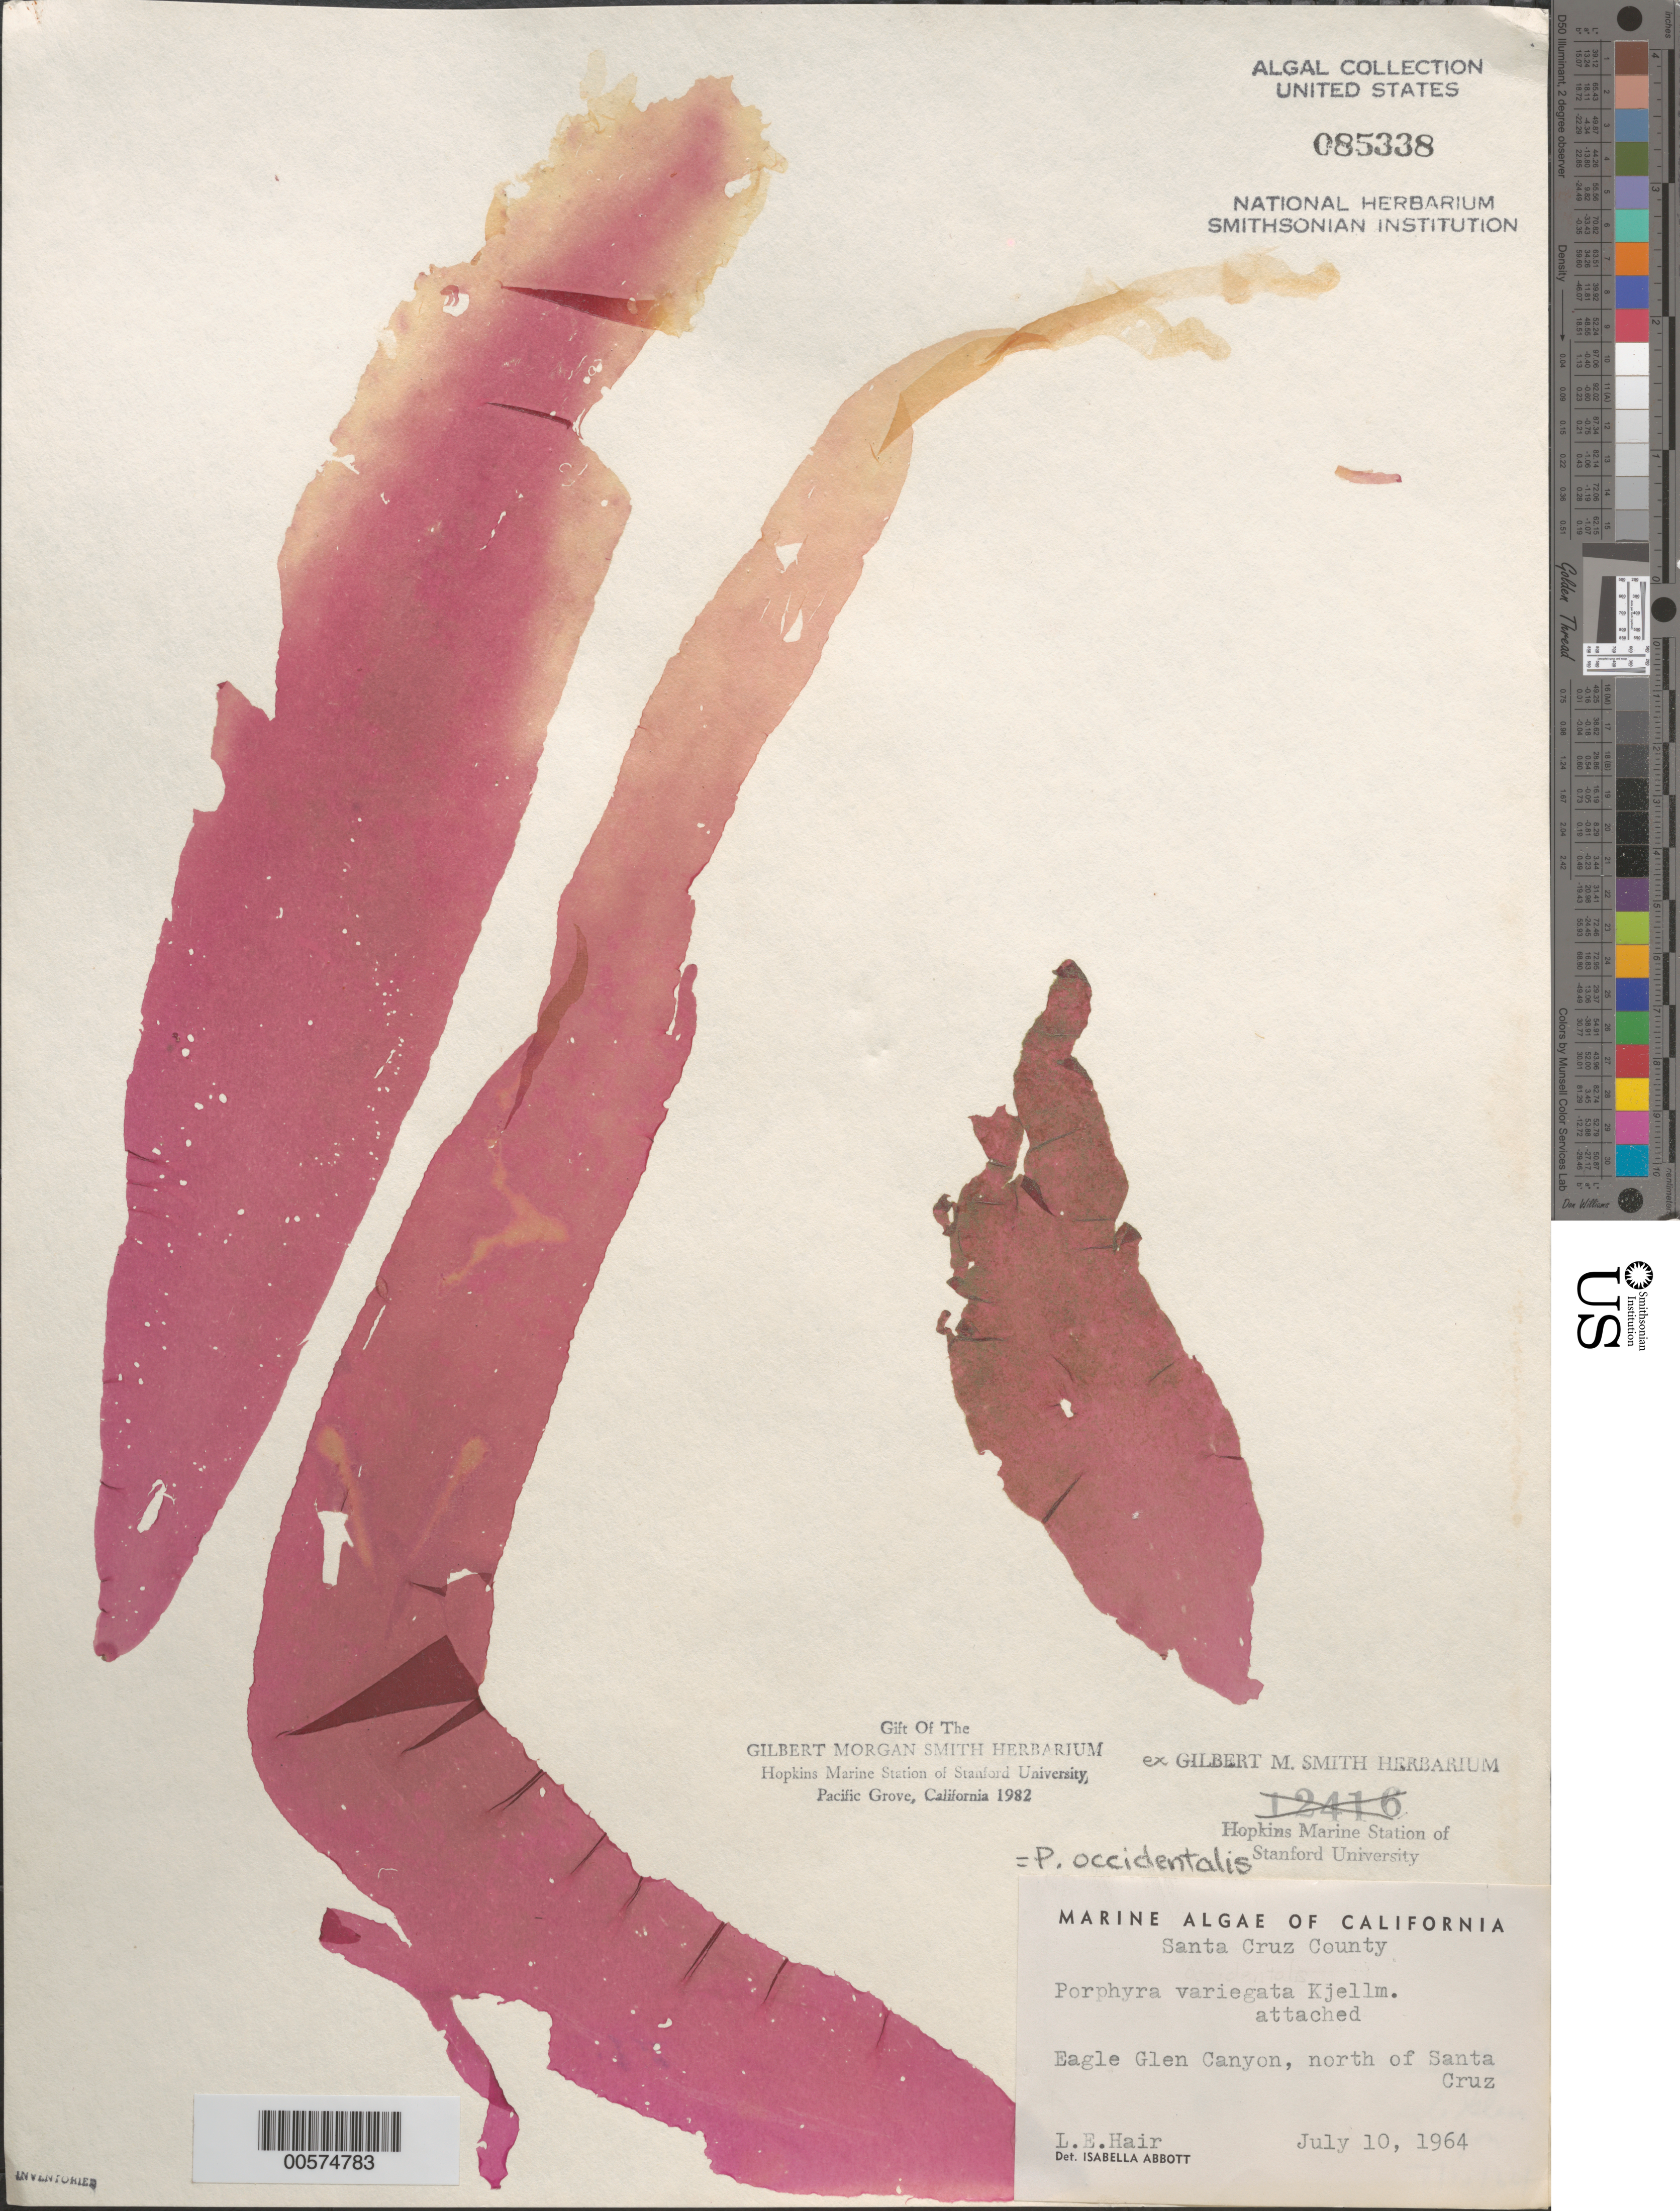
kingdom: Plantae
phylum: Rhodophyta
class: Bangiophyceae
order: Bangiales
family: Bangiaceae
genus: Porphyra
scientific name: Porphyra occidentalis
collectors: L. Hair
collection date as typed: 10 Jul 1964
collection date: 1964-07-10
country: United States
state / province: California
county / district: Santa Cruz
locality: Eagle Glen Canyon, north of Santa Cruz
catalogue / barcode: US 85338